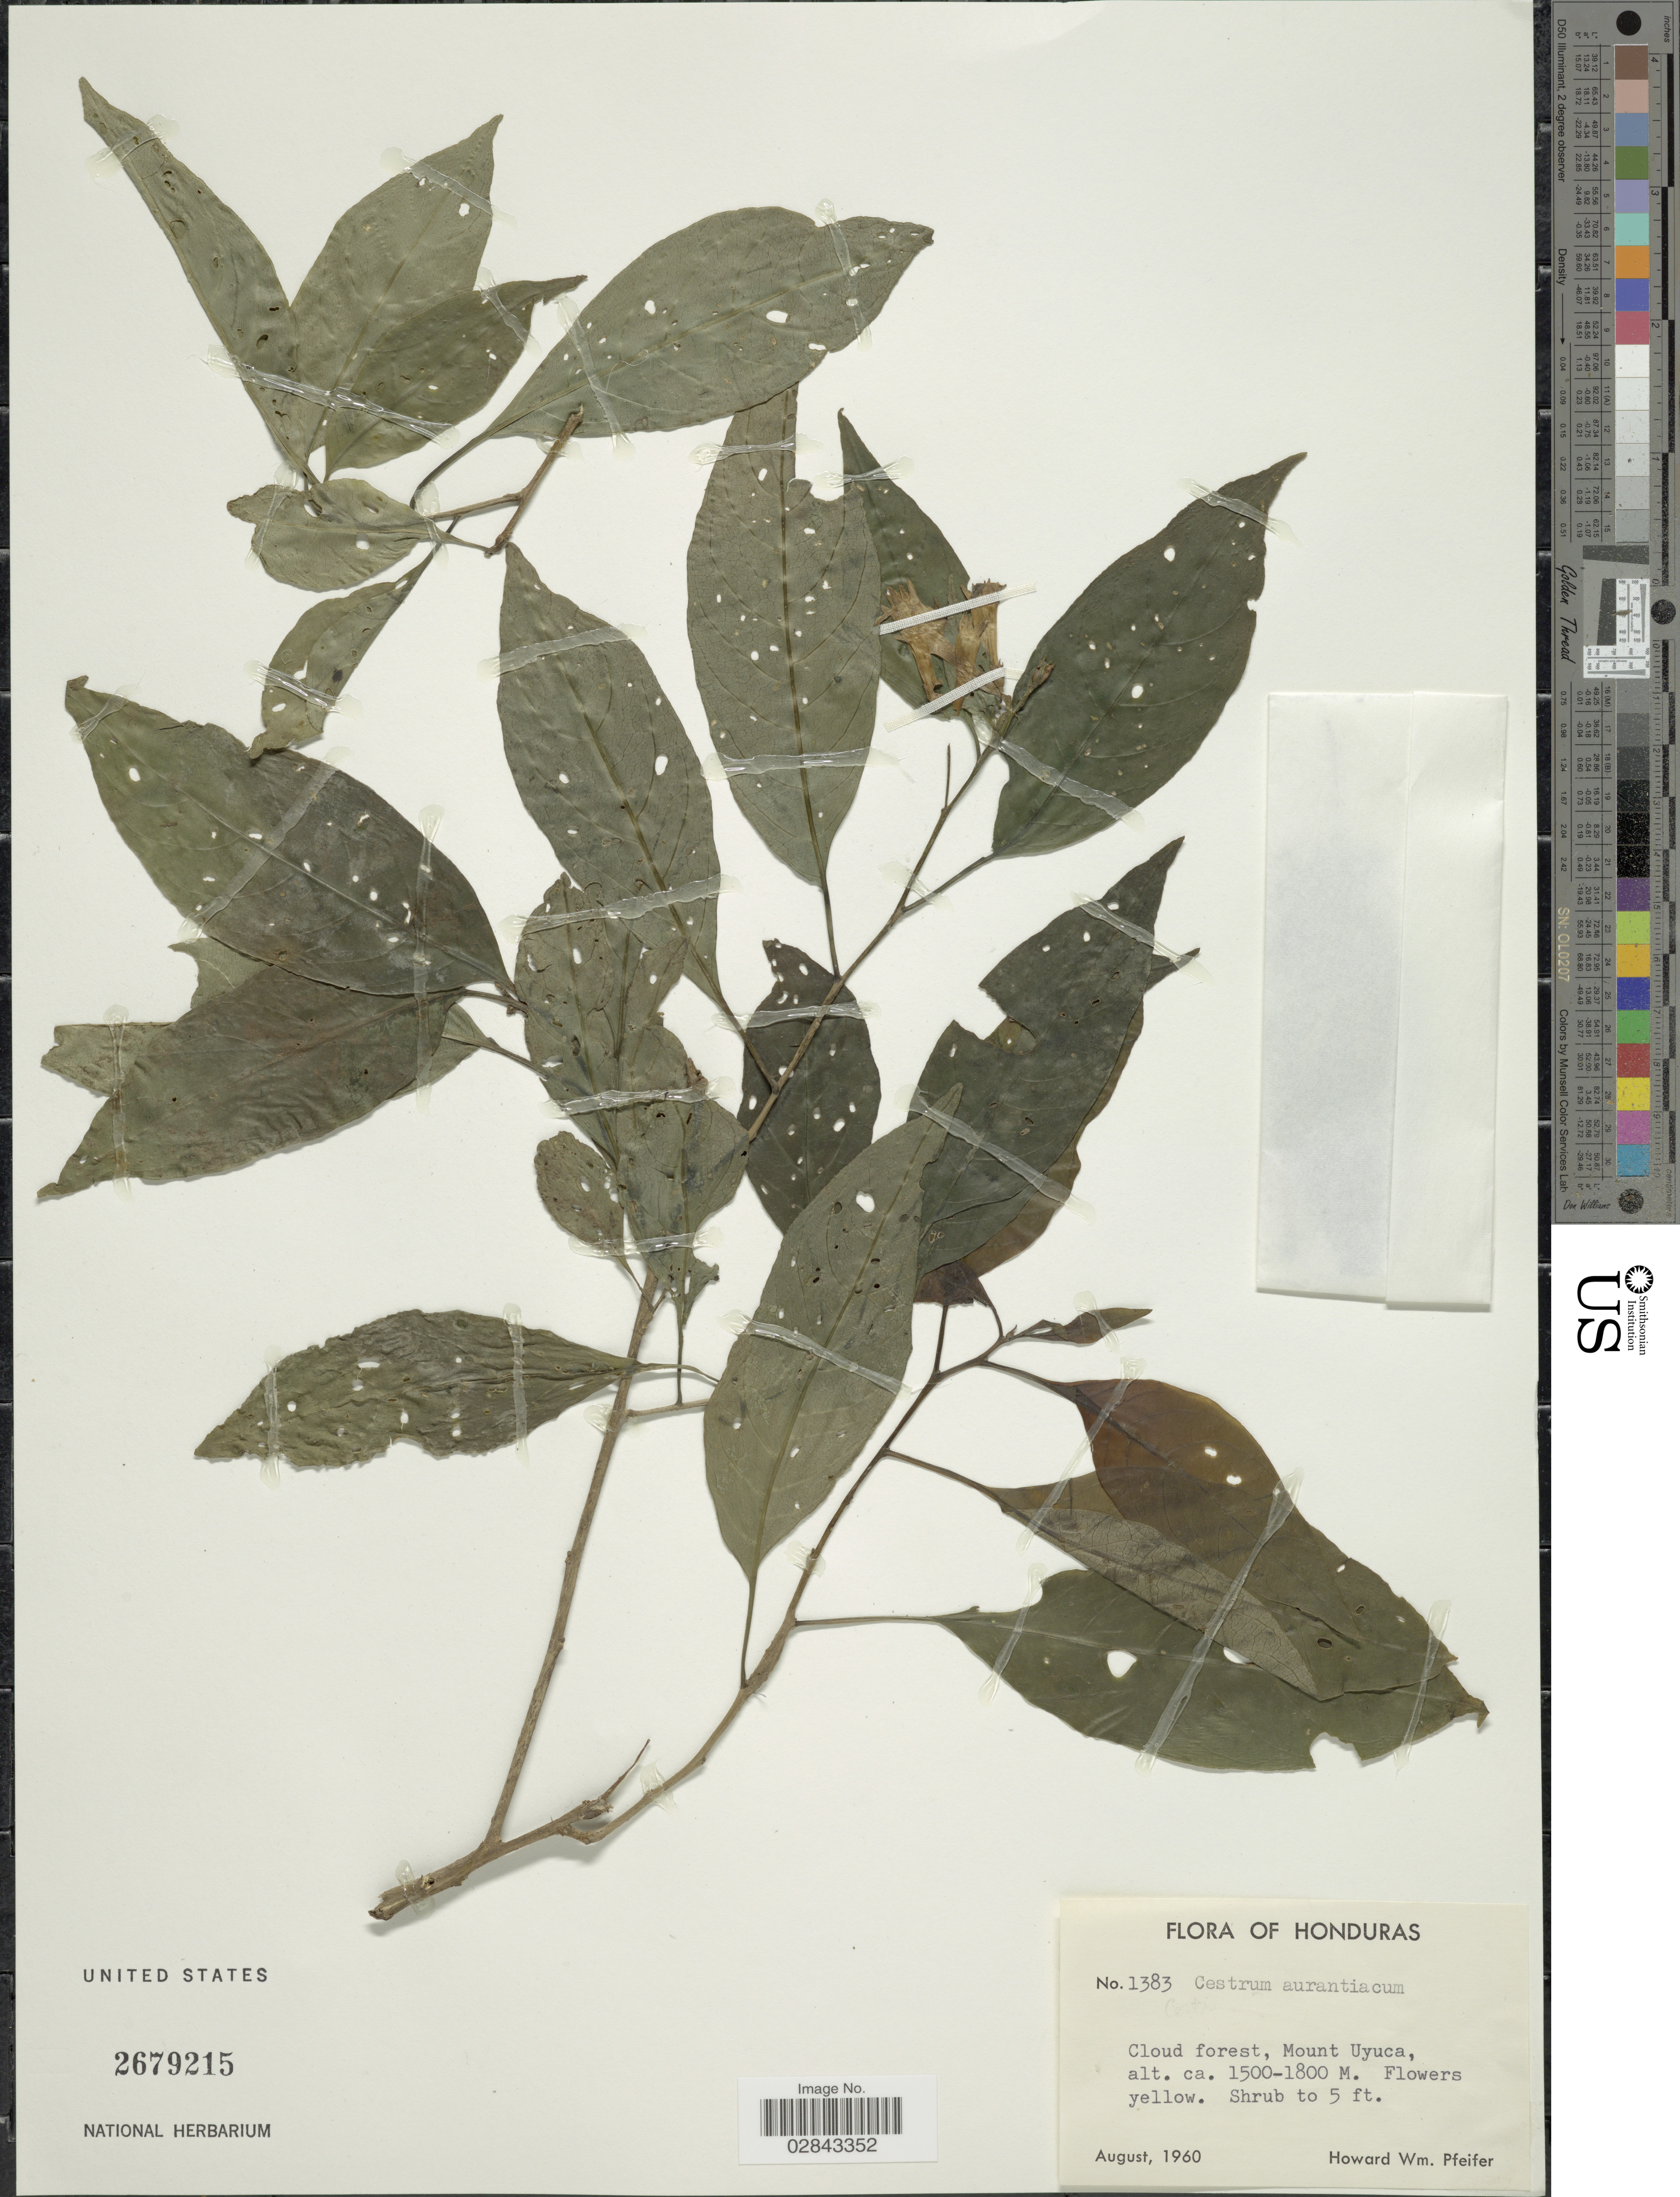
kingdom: Plantae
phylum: Tracheophyta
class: Magnoliopsida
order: Solanales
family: Solanaceae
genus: Cestrum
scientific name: Cestrum aurantiacum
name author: Lindley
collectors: H. W. Pfeifer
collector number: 1383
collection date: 1960-08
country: Honduras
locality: Mount Uyuca.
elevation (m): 1500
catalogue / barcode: US 2679215